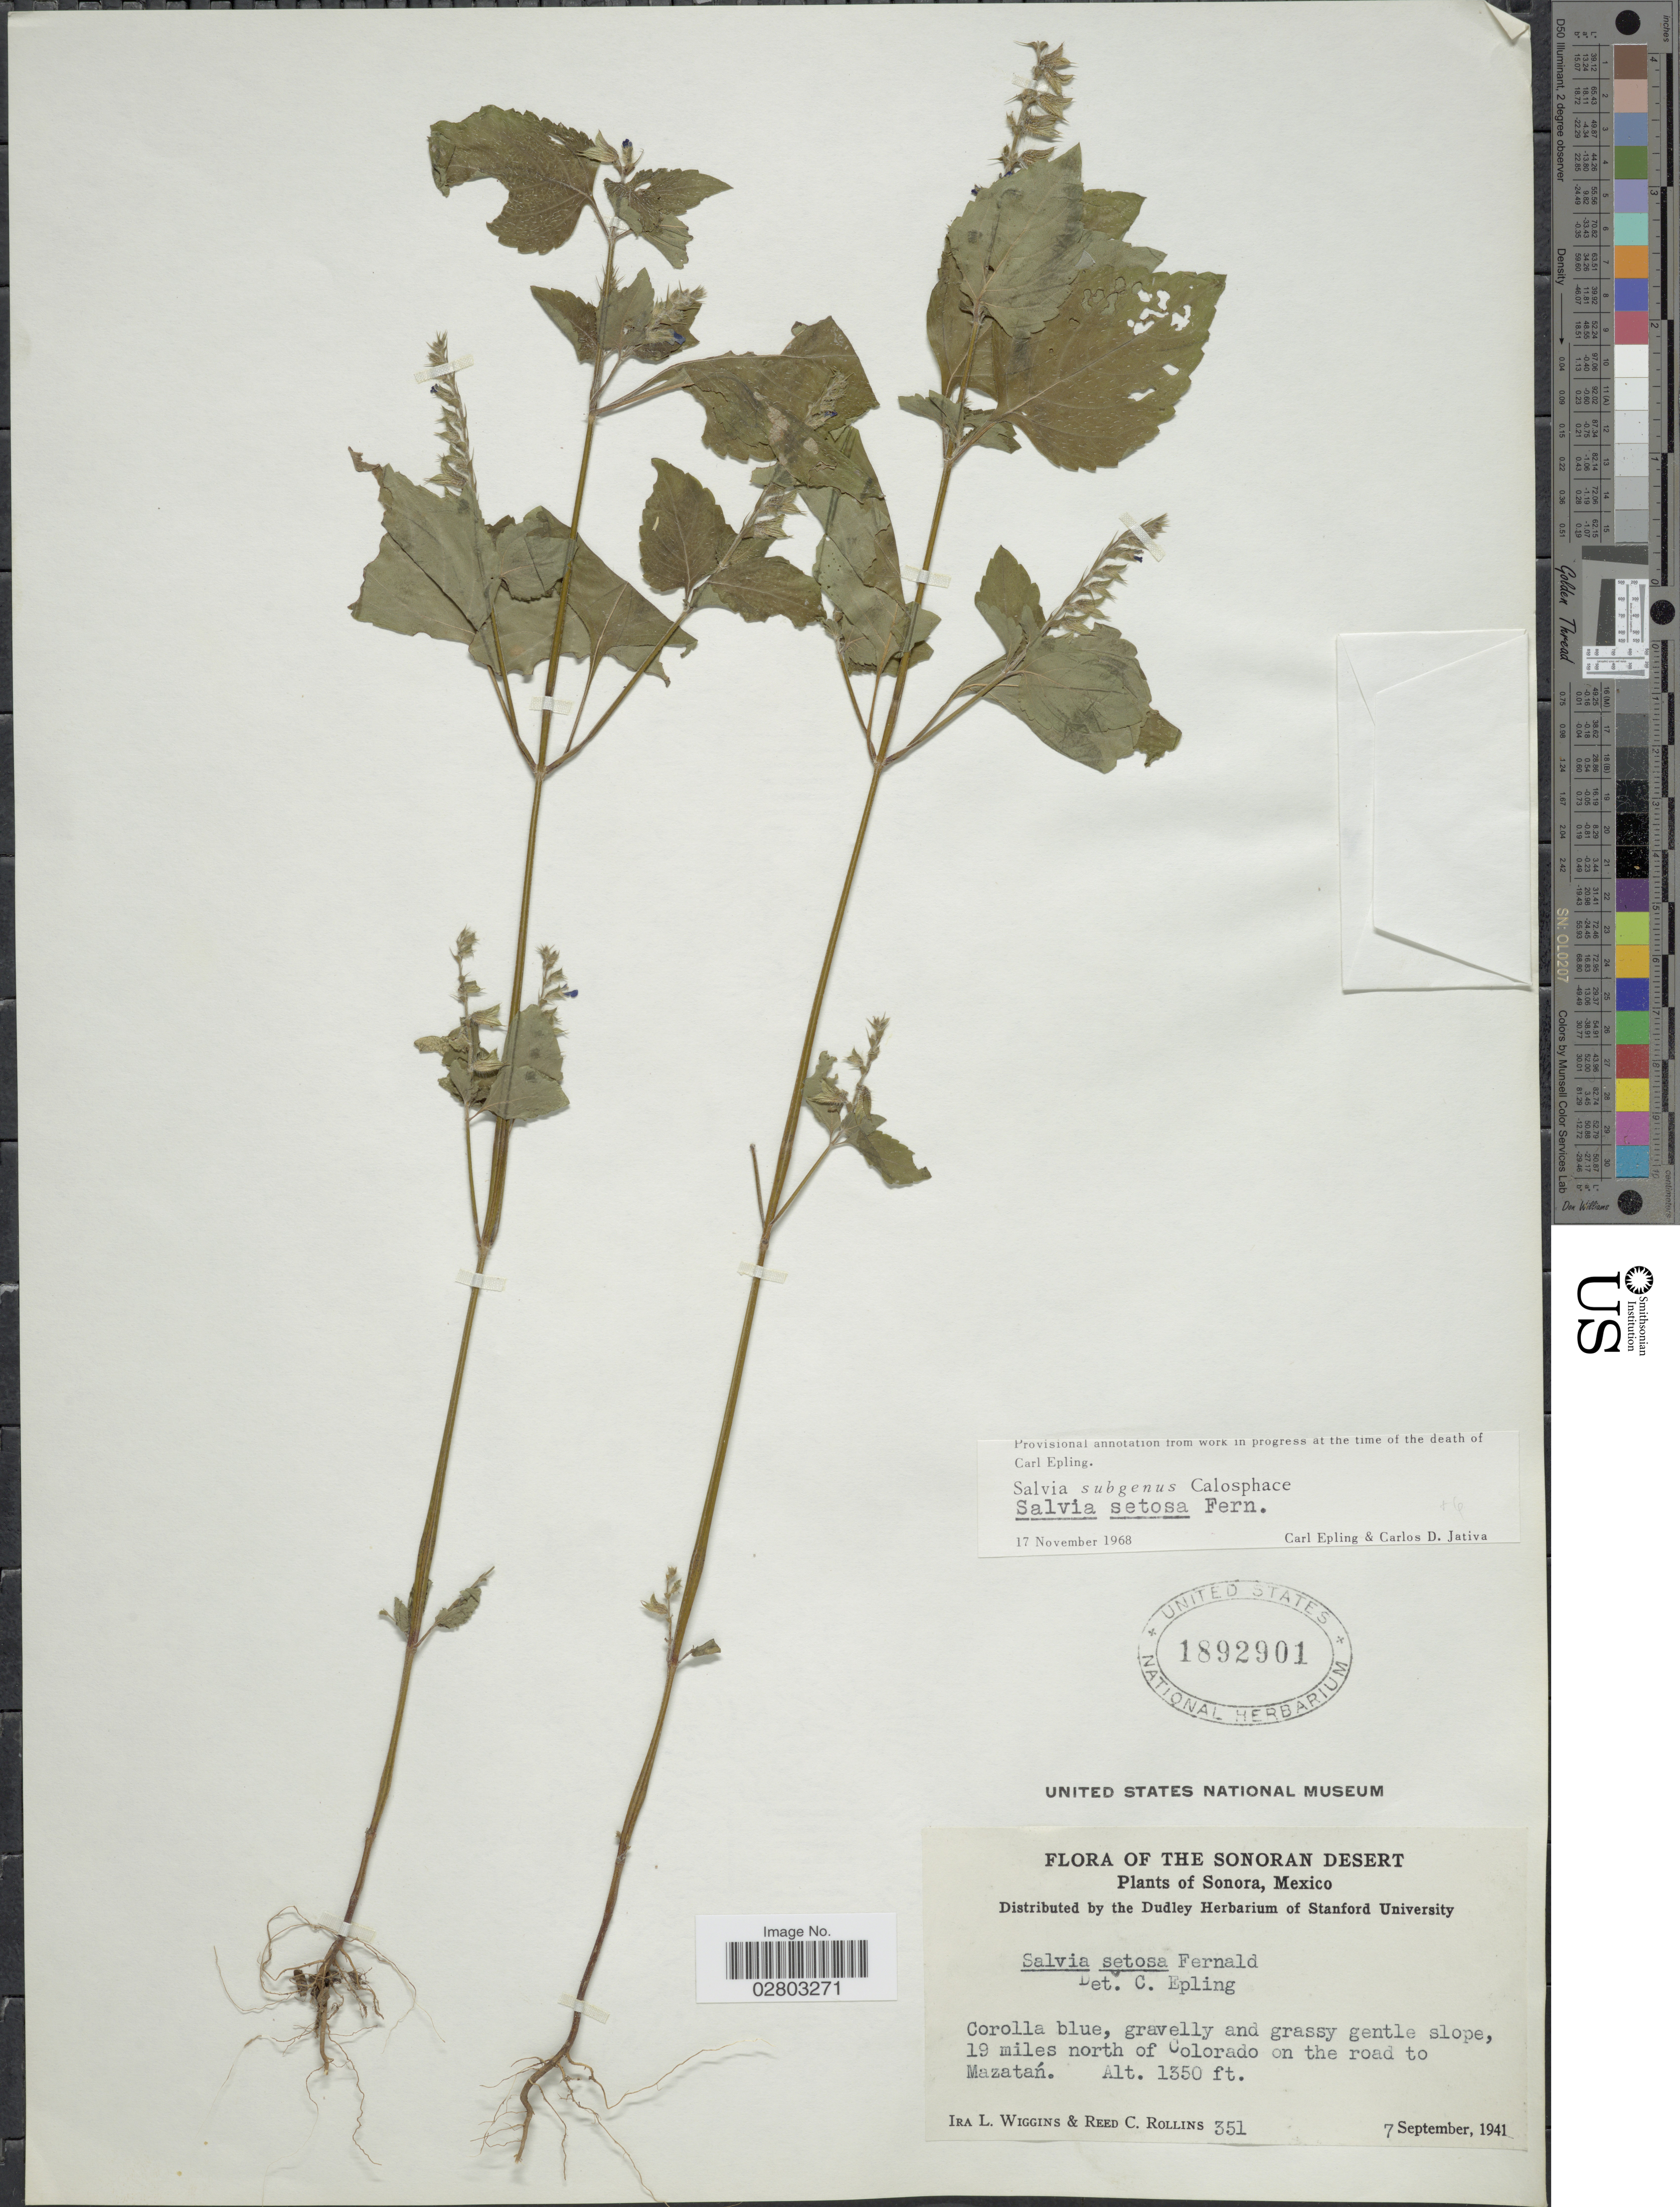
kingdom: Plantae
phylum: Tracheophyta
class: Magnoliopsida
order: Lamiales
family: Lamiaceae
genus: Salvia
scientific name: Salvia setosa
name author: Fernald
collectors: I. L. Wiggins & R. C. Rollins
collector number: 351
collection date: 1941-09-07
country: Mexico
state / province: Sonora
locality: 19 miles north of Colorado on the road to Mazatán.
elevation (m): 411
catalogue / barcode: US 1892901